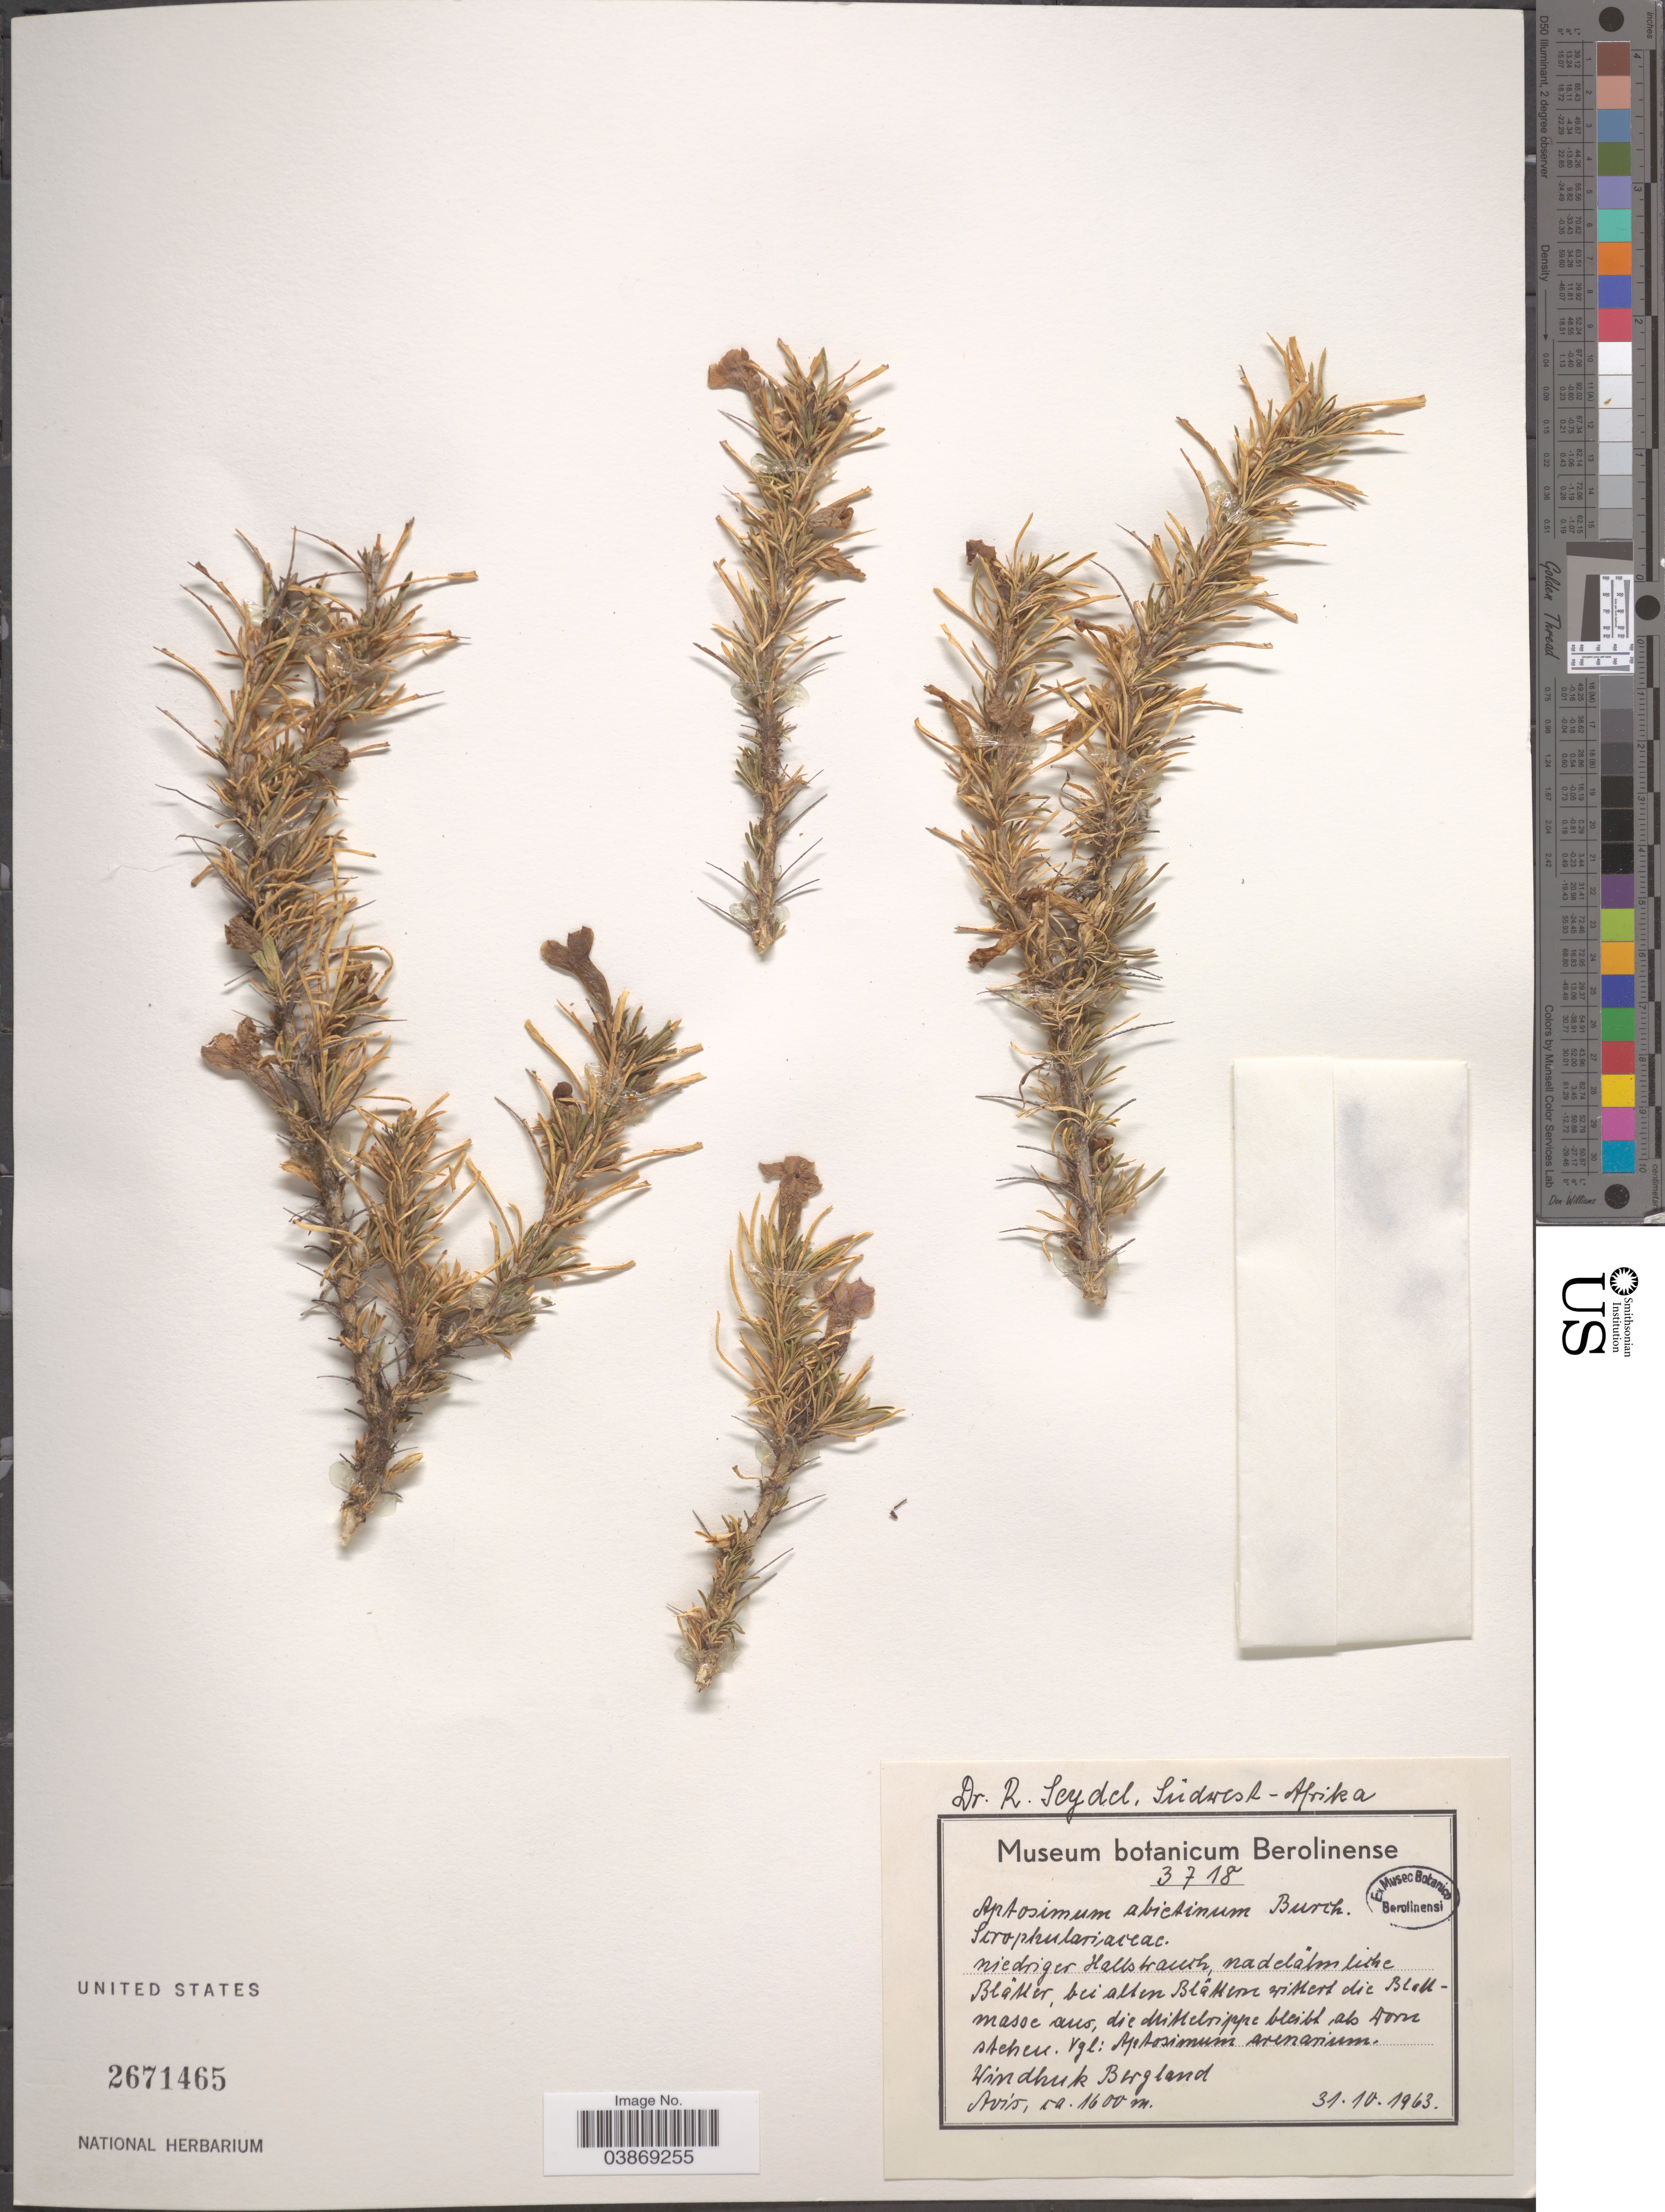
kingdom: Plantae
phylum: Tracheophyta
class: Magnoliopsida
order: Lamiales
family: Scrophulariaceae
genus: Aptosimum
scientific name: Aptosimum abietinum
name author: Burch. ex Benth.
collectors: R. Seydel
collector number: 3718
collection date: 1963-10-31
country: Namibia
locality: Windhuk Bergland. Avis.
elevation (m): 1600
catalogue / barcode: US 2671465